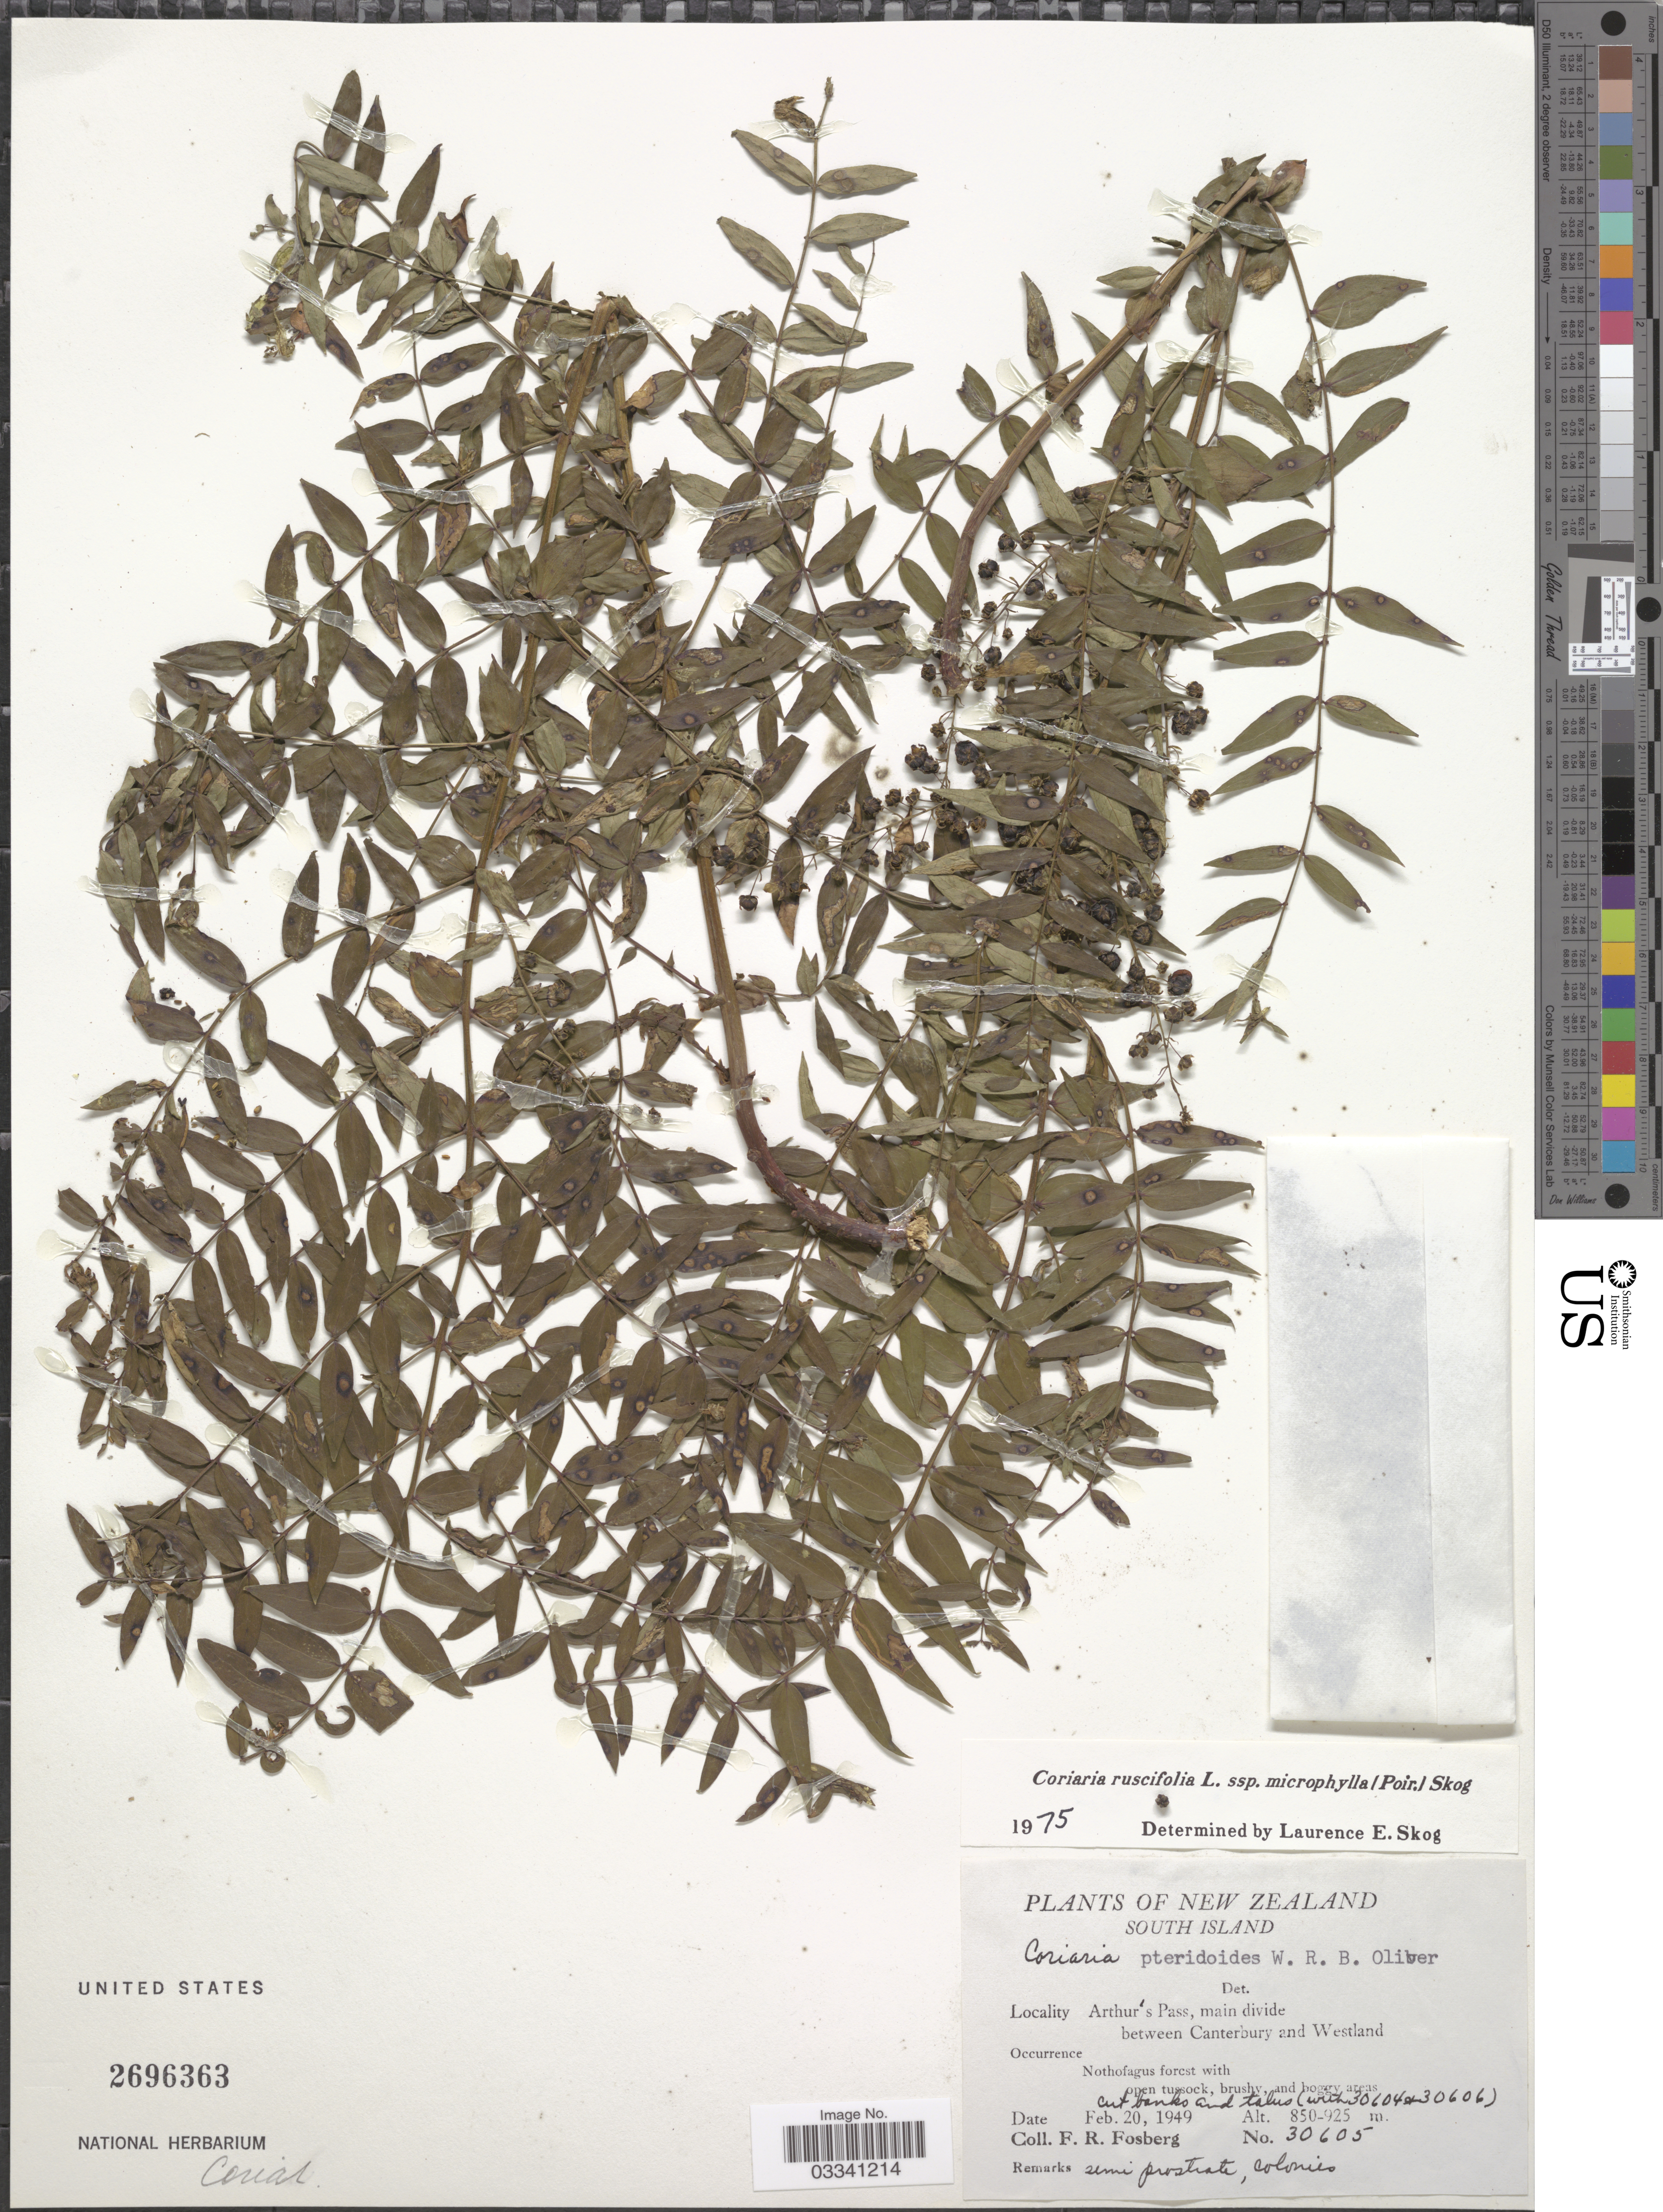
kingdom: Plantae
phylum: Tracheophyta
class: Magnoliopsida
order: Cucurbitales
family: Coriariaceae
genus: Coriaria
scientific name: Coriaria ruscifolia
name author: L.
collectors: F. R. Fosberg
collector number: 30605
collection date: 1949-02-20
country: New Zealand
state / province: Canterbury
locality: South Island. Arthur's Pass, main divide between Canterbury and Westland.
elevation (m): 850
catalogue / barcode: US 2696363